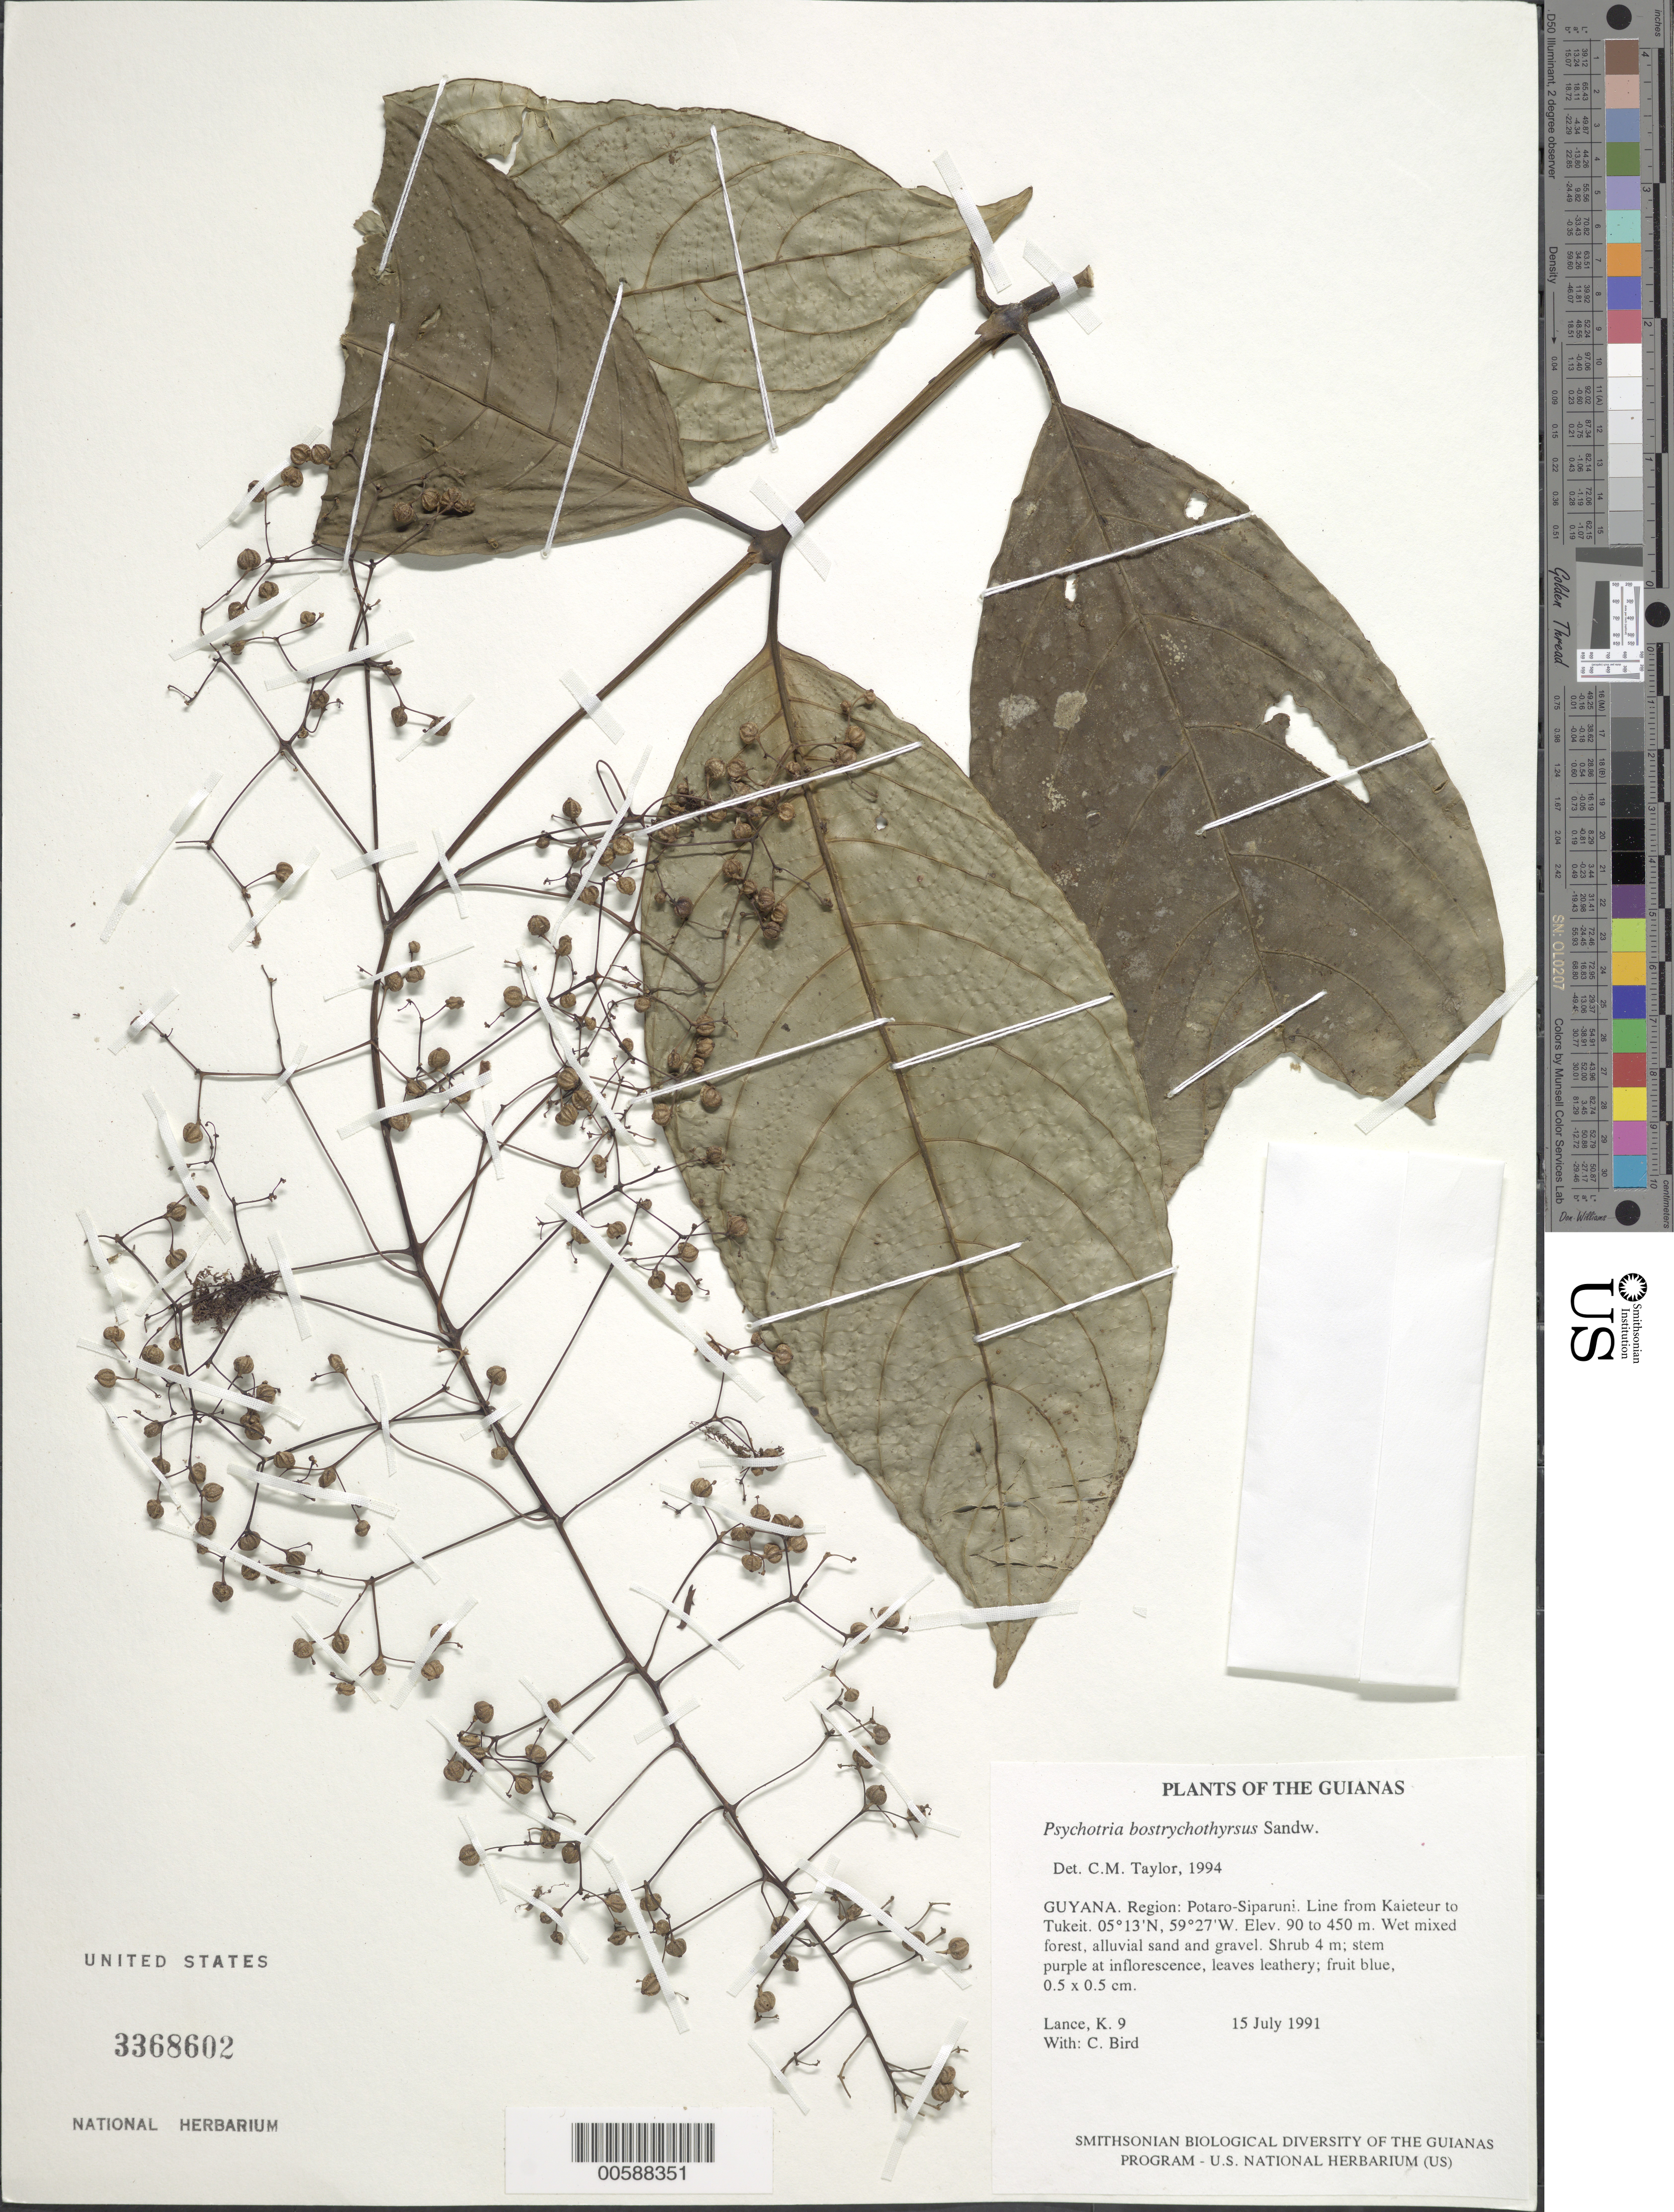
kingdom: Plantae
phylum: Tracheophyta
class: Magnoliopsida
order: Gentianales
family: Rubiaceae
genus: Palicourea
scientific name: Palicourea bostrychothyrsus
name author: (Sandwith) Delprete & J.H. Kirkbr.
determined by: Kirkbride, J. H., Jr.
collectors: K. Lance & C. Bird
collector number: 9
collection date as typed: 15 July 1991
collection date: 1991-07-15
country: Guyana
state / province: Potaro-Siparuni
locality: Line from Kaieteur to Tukeit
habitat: Wet mixed forest, alluvial sand and gravel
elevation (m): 90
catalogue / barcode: US 3368602